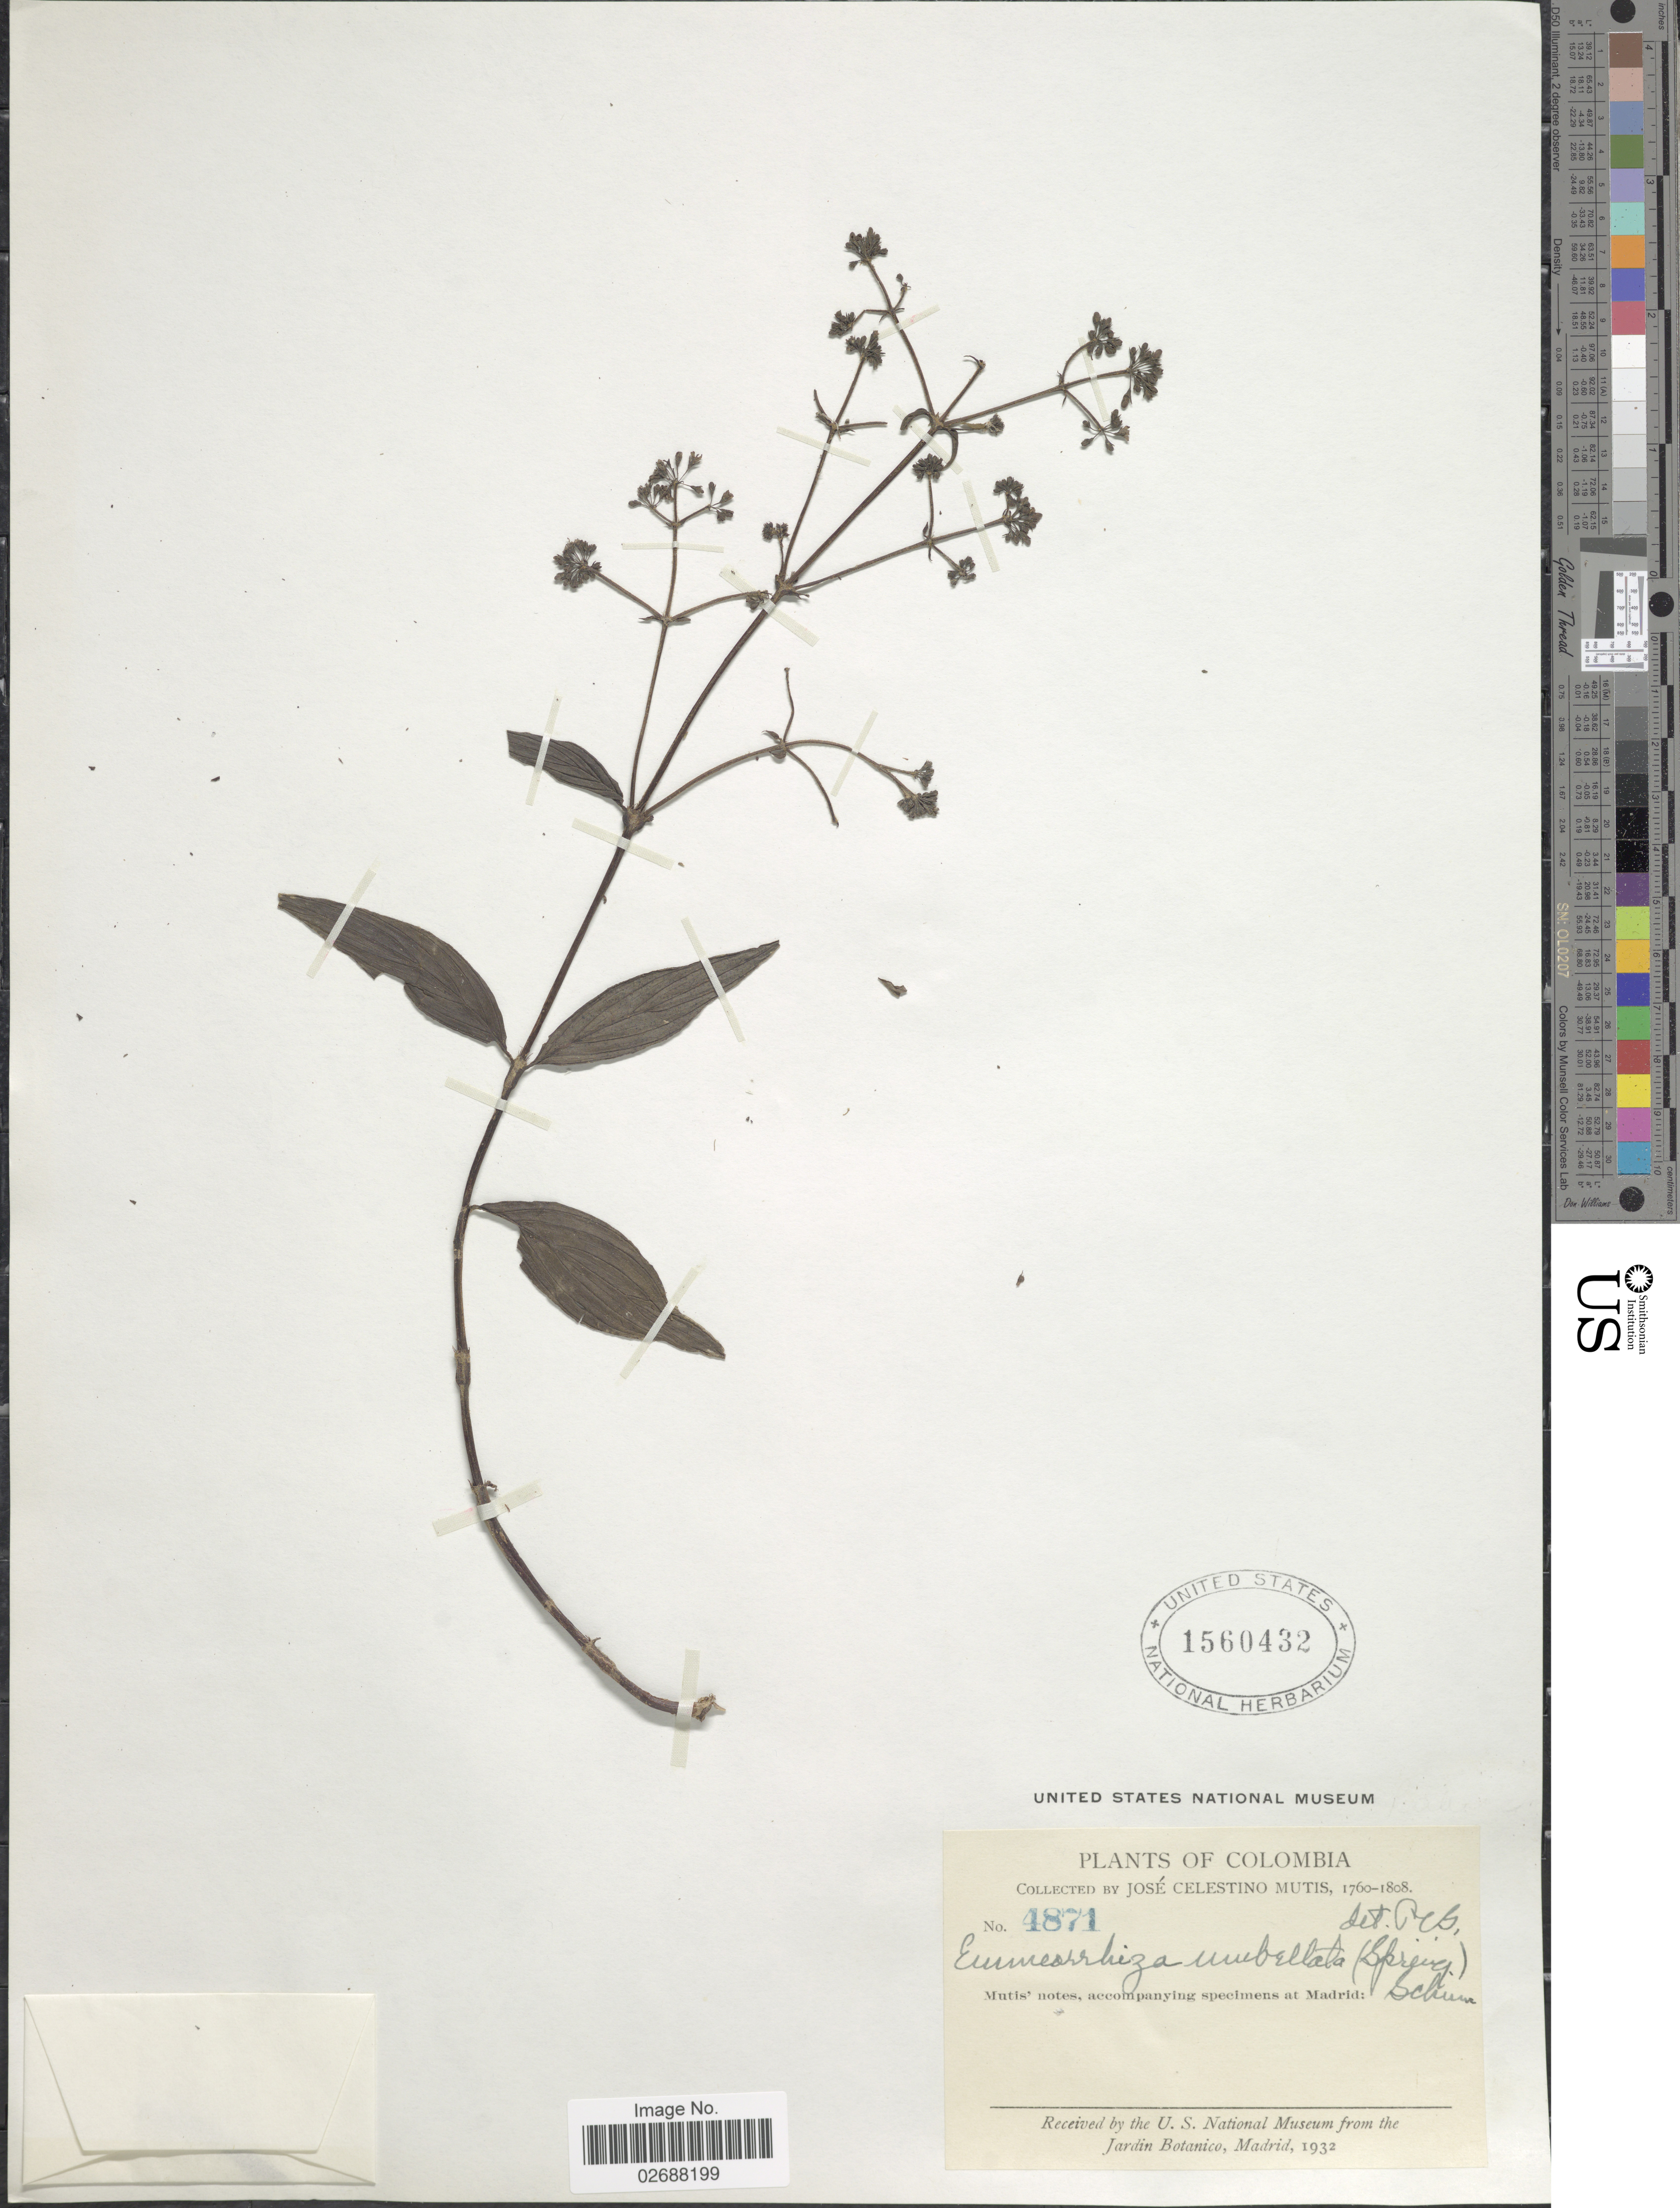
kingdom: Plantae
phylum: Tracheophyta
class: Magnoliopsida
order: Gentianales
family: Rubiaceae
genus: Emmeorhiza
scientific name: Emmeorhiza umbellata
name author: (Spreng.) K. Schum.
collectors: J. C. B. Mutis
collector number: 4871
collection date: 1760/1808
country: Colombia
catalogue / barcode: US 1560432